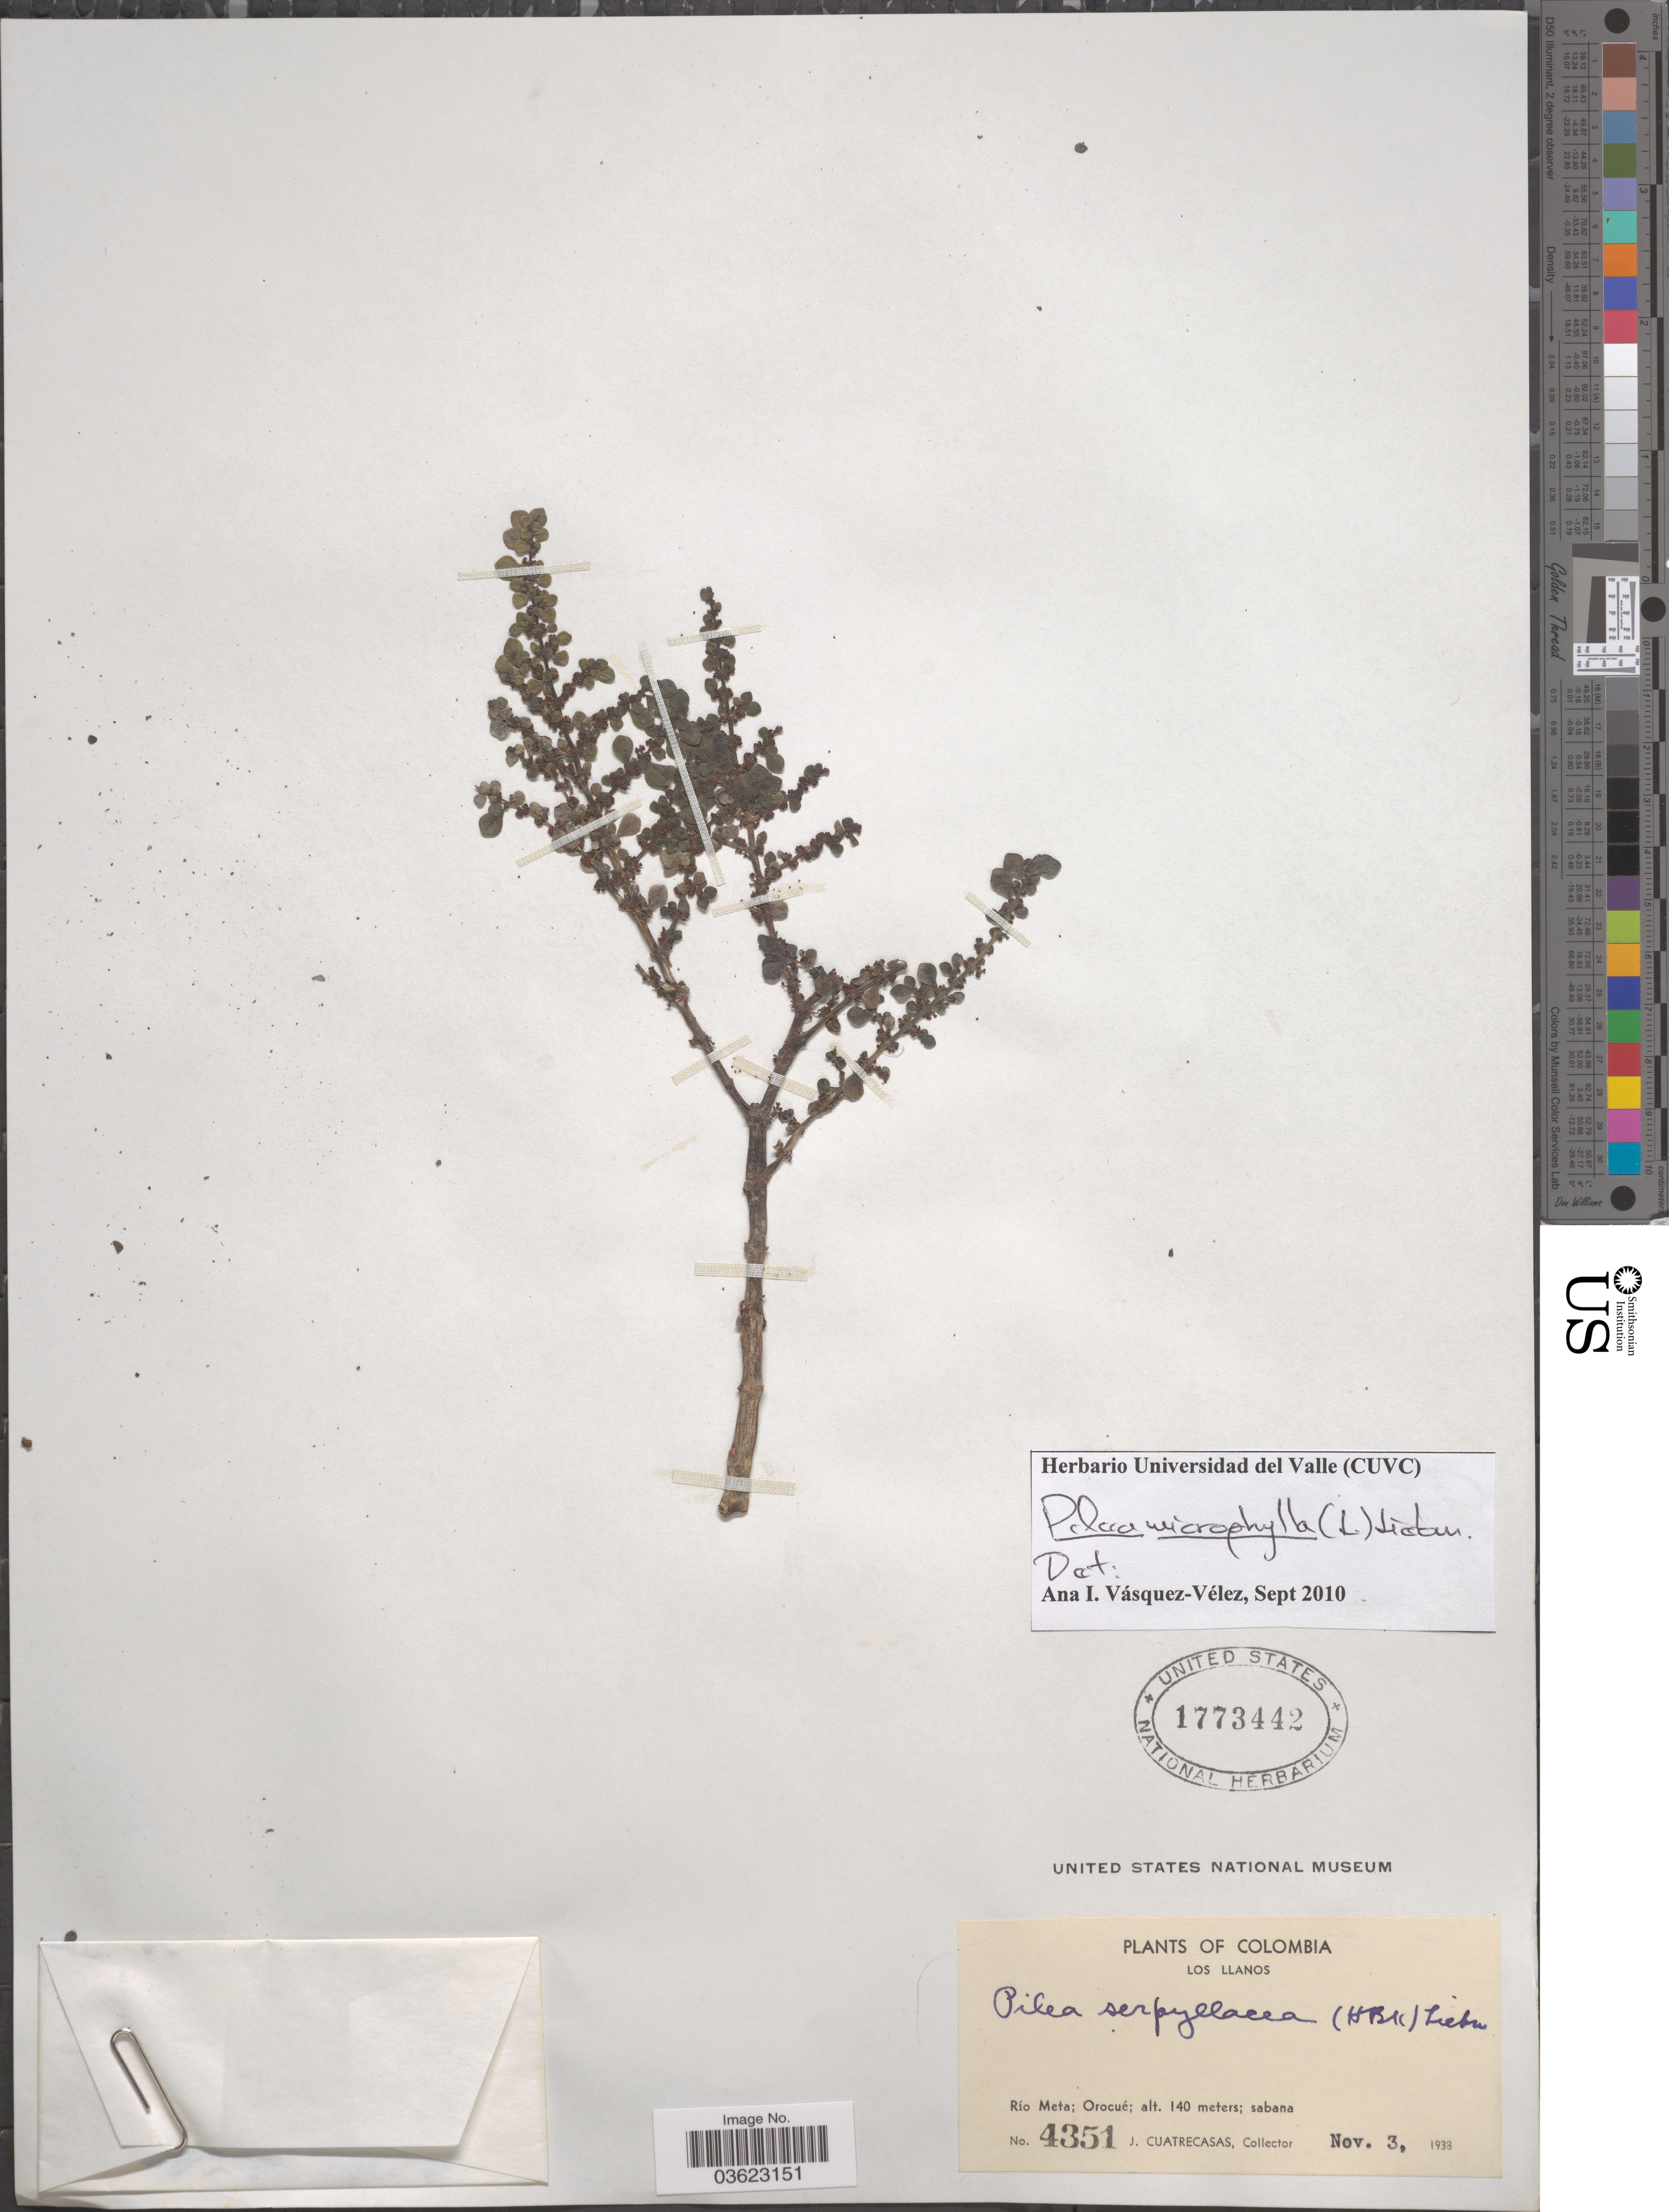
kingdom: Plantae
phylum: Tracheophyta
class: Magnoliopsida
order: Rosales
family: Urticaceae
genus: Pilea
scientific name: Pilea microphylla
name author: (L.) Liebm.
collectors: J. Cuatrecasas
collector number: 4351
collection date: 1938-11-03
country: Colombia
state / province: Meta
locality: Los Llanos. Río Meta; Orocué.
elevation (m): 140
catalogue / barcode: US 1773442